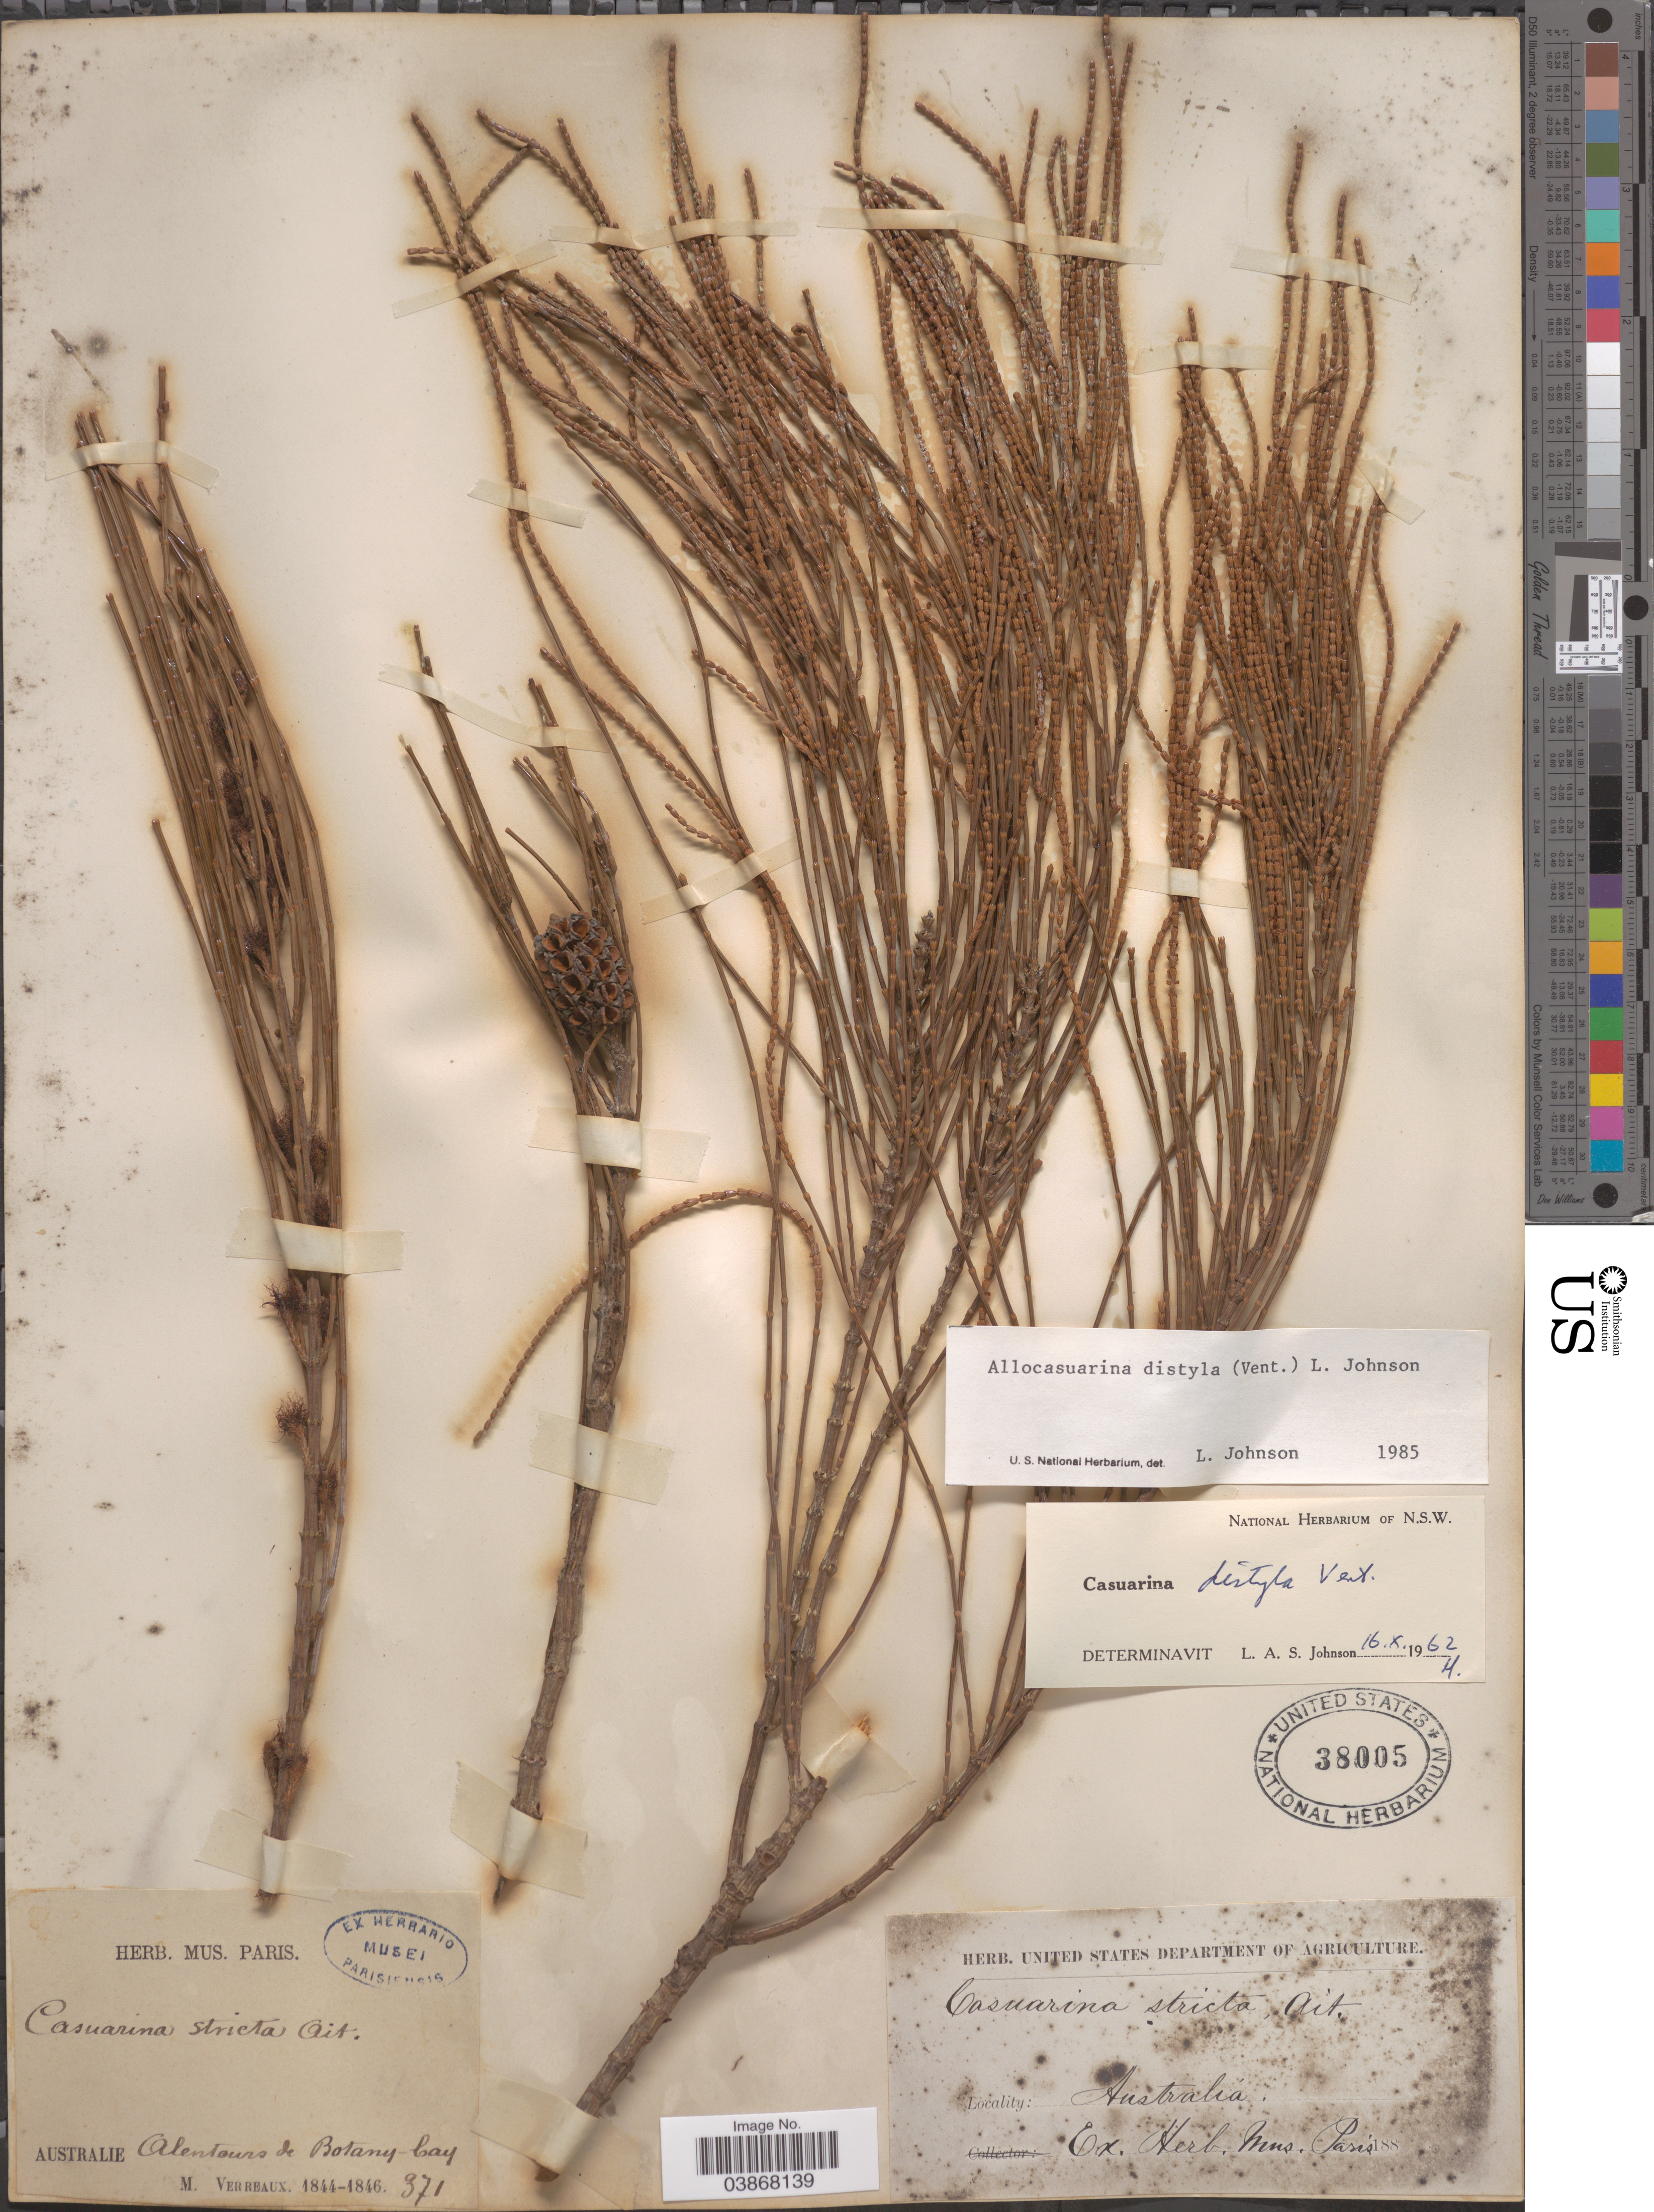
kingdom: Plantae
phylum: Tracheophyta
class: Magnoliopsida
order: Fagales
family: Casuarinaceae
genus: Allocasuarina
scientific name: Allocasuarina distyla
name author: (Vent.) L.A.S. Johnson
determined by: Johnson, L. A. S.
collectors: M. Verreaux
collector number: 371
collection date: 1844/1846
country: Australia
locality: Australie. Olentours de Botany bay.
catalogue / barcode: US 38005